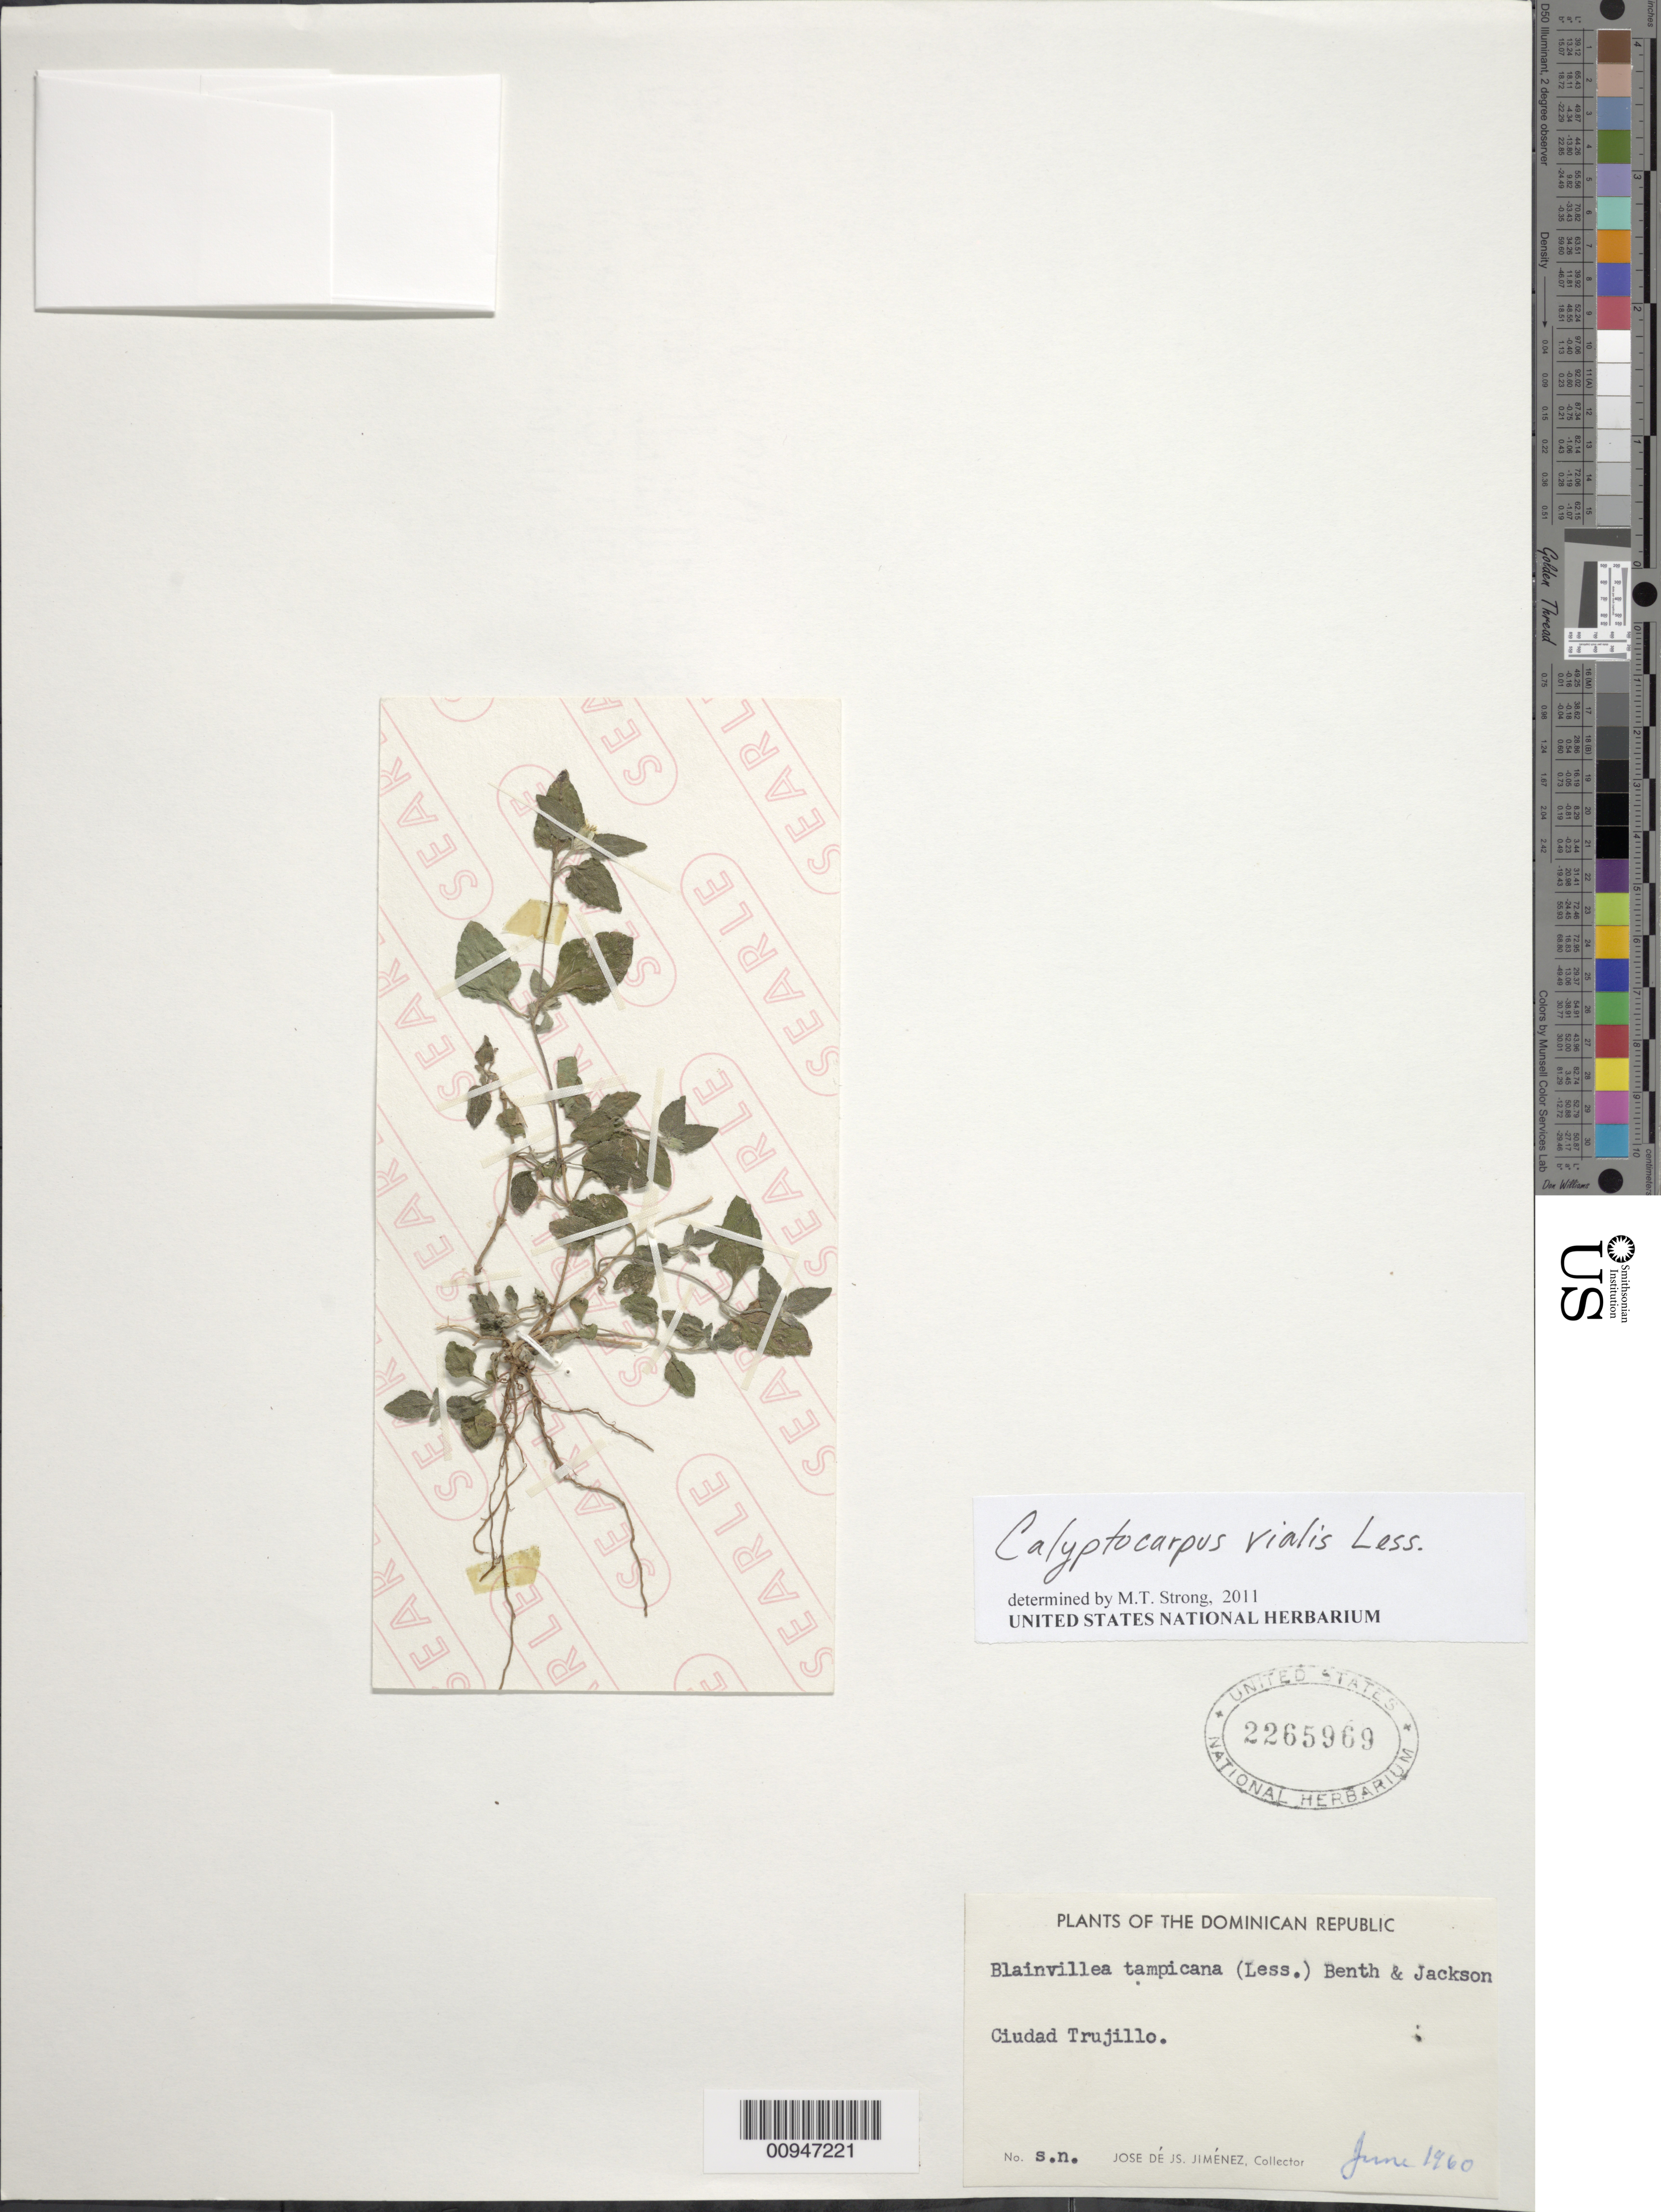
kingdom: Plantae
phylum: Tracheophyta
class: Magnoliopsida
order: Asterales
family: Asteraceae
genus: Calyptocarpus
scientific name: Calyptocarpus vialis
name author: Less.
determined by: Strong, M. T., (US), Smithsonian Institution - National Museum of Natural History (UNITED STATES)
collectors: J. J. Jiménez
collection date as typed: Jun 1960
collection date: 1960-06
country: Dominican Republic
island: Hispaniola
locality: Ciudad Trujillo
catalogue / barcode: US 2265969